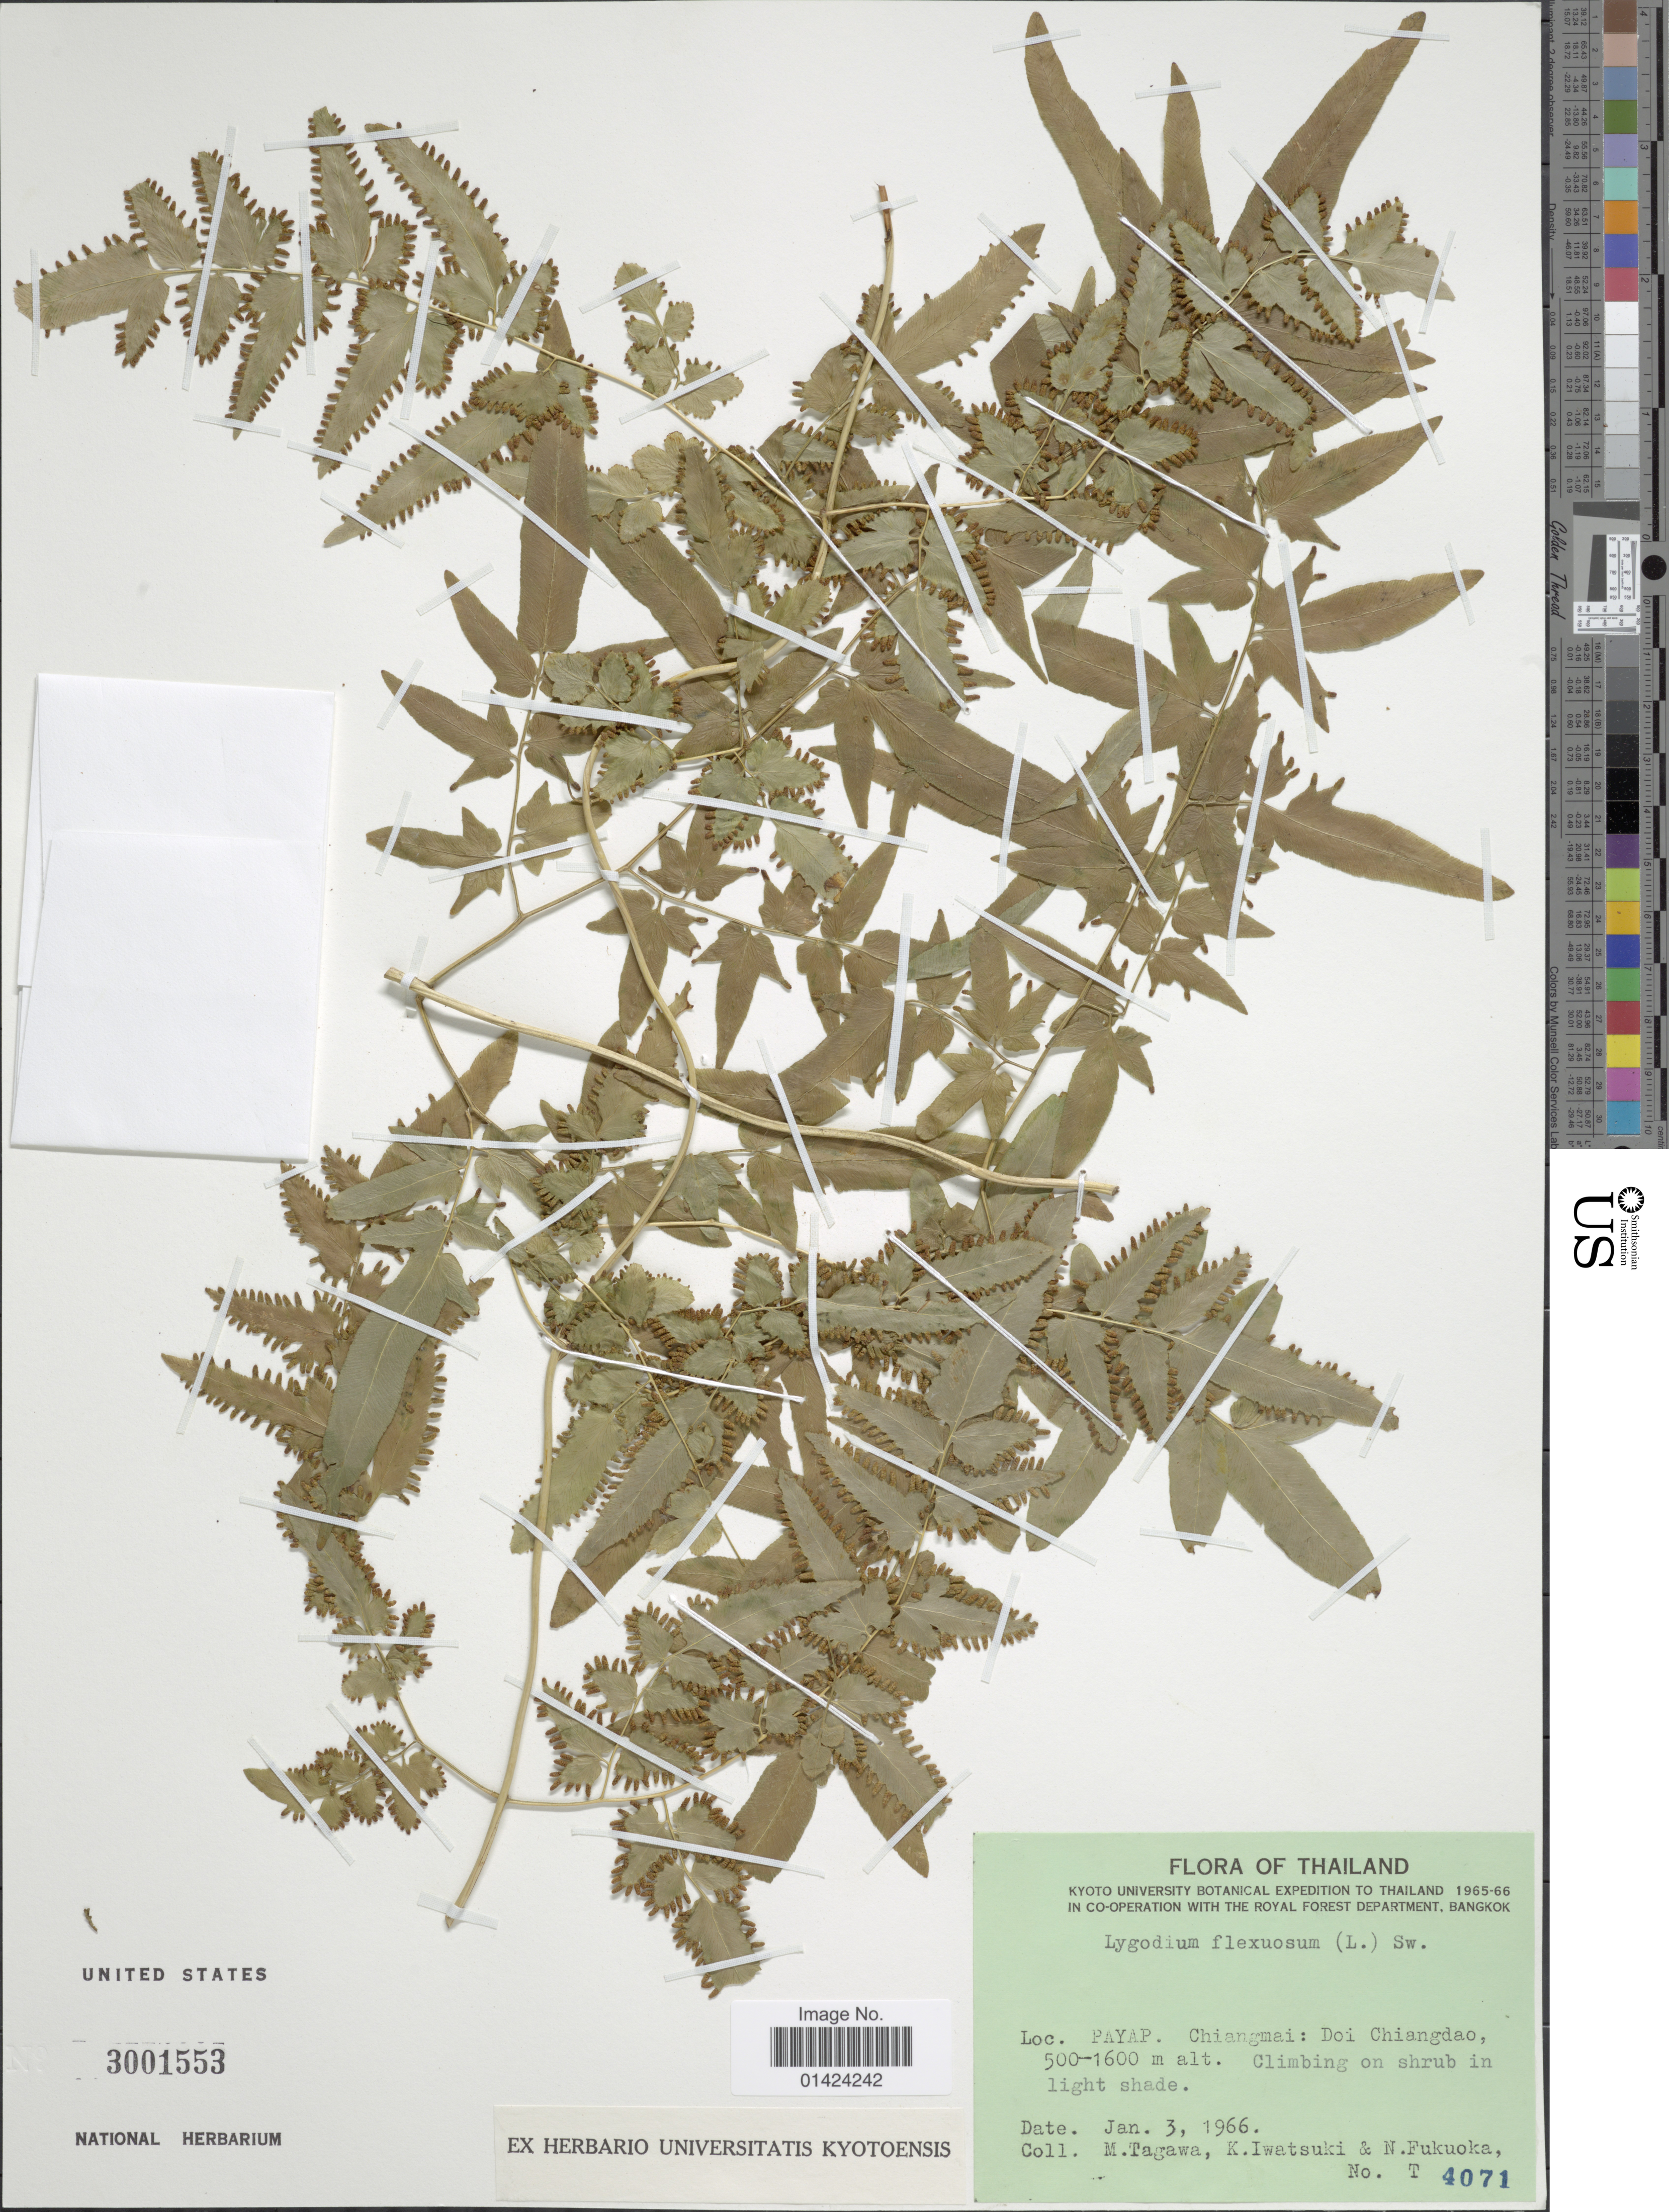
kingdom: Plantae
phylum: Tracheophyta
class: Polypodiopsida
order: Schizaeales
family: Lygodiaceae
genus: Lygodium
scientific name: Lygodium flexuosum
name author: Sw.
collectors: M. Tagawa, K. Iwatsuki & N. Fukuoka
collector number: T 4071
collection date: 1966-01-03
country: Thailand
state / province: Chiang Mai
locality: Payap. Doi Chiangdao.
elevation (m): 500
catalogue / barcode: US 3001553